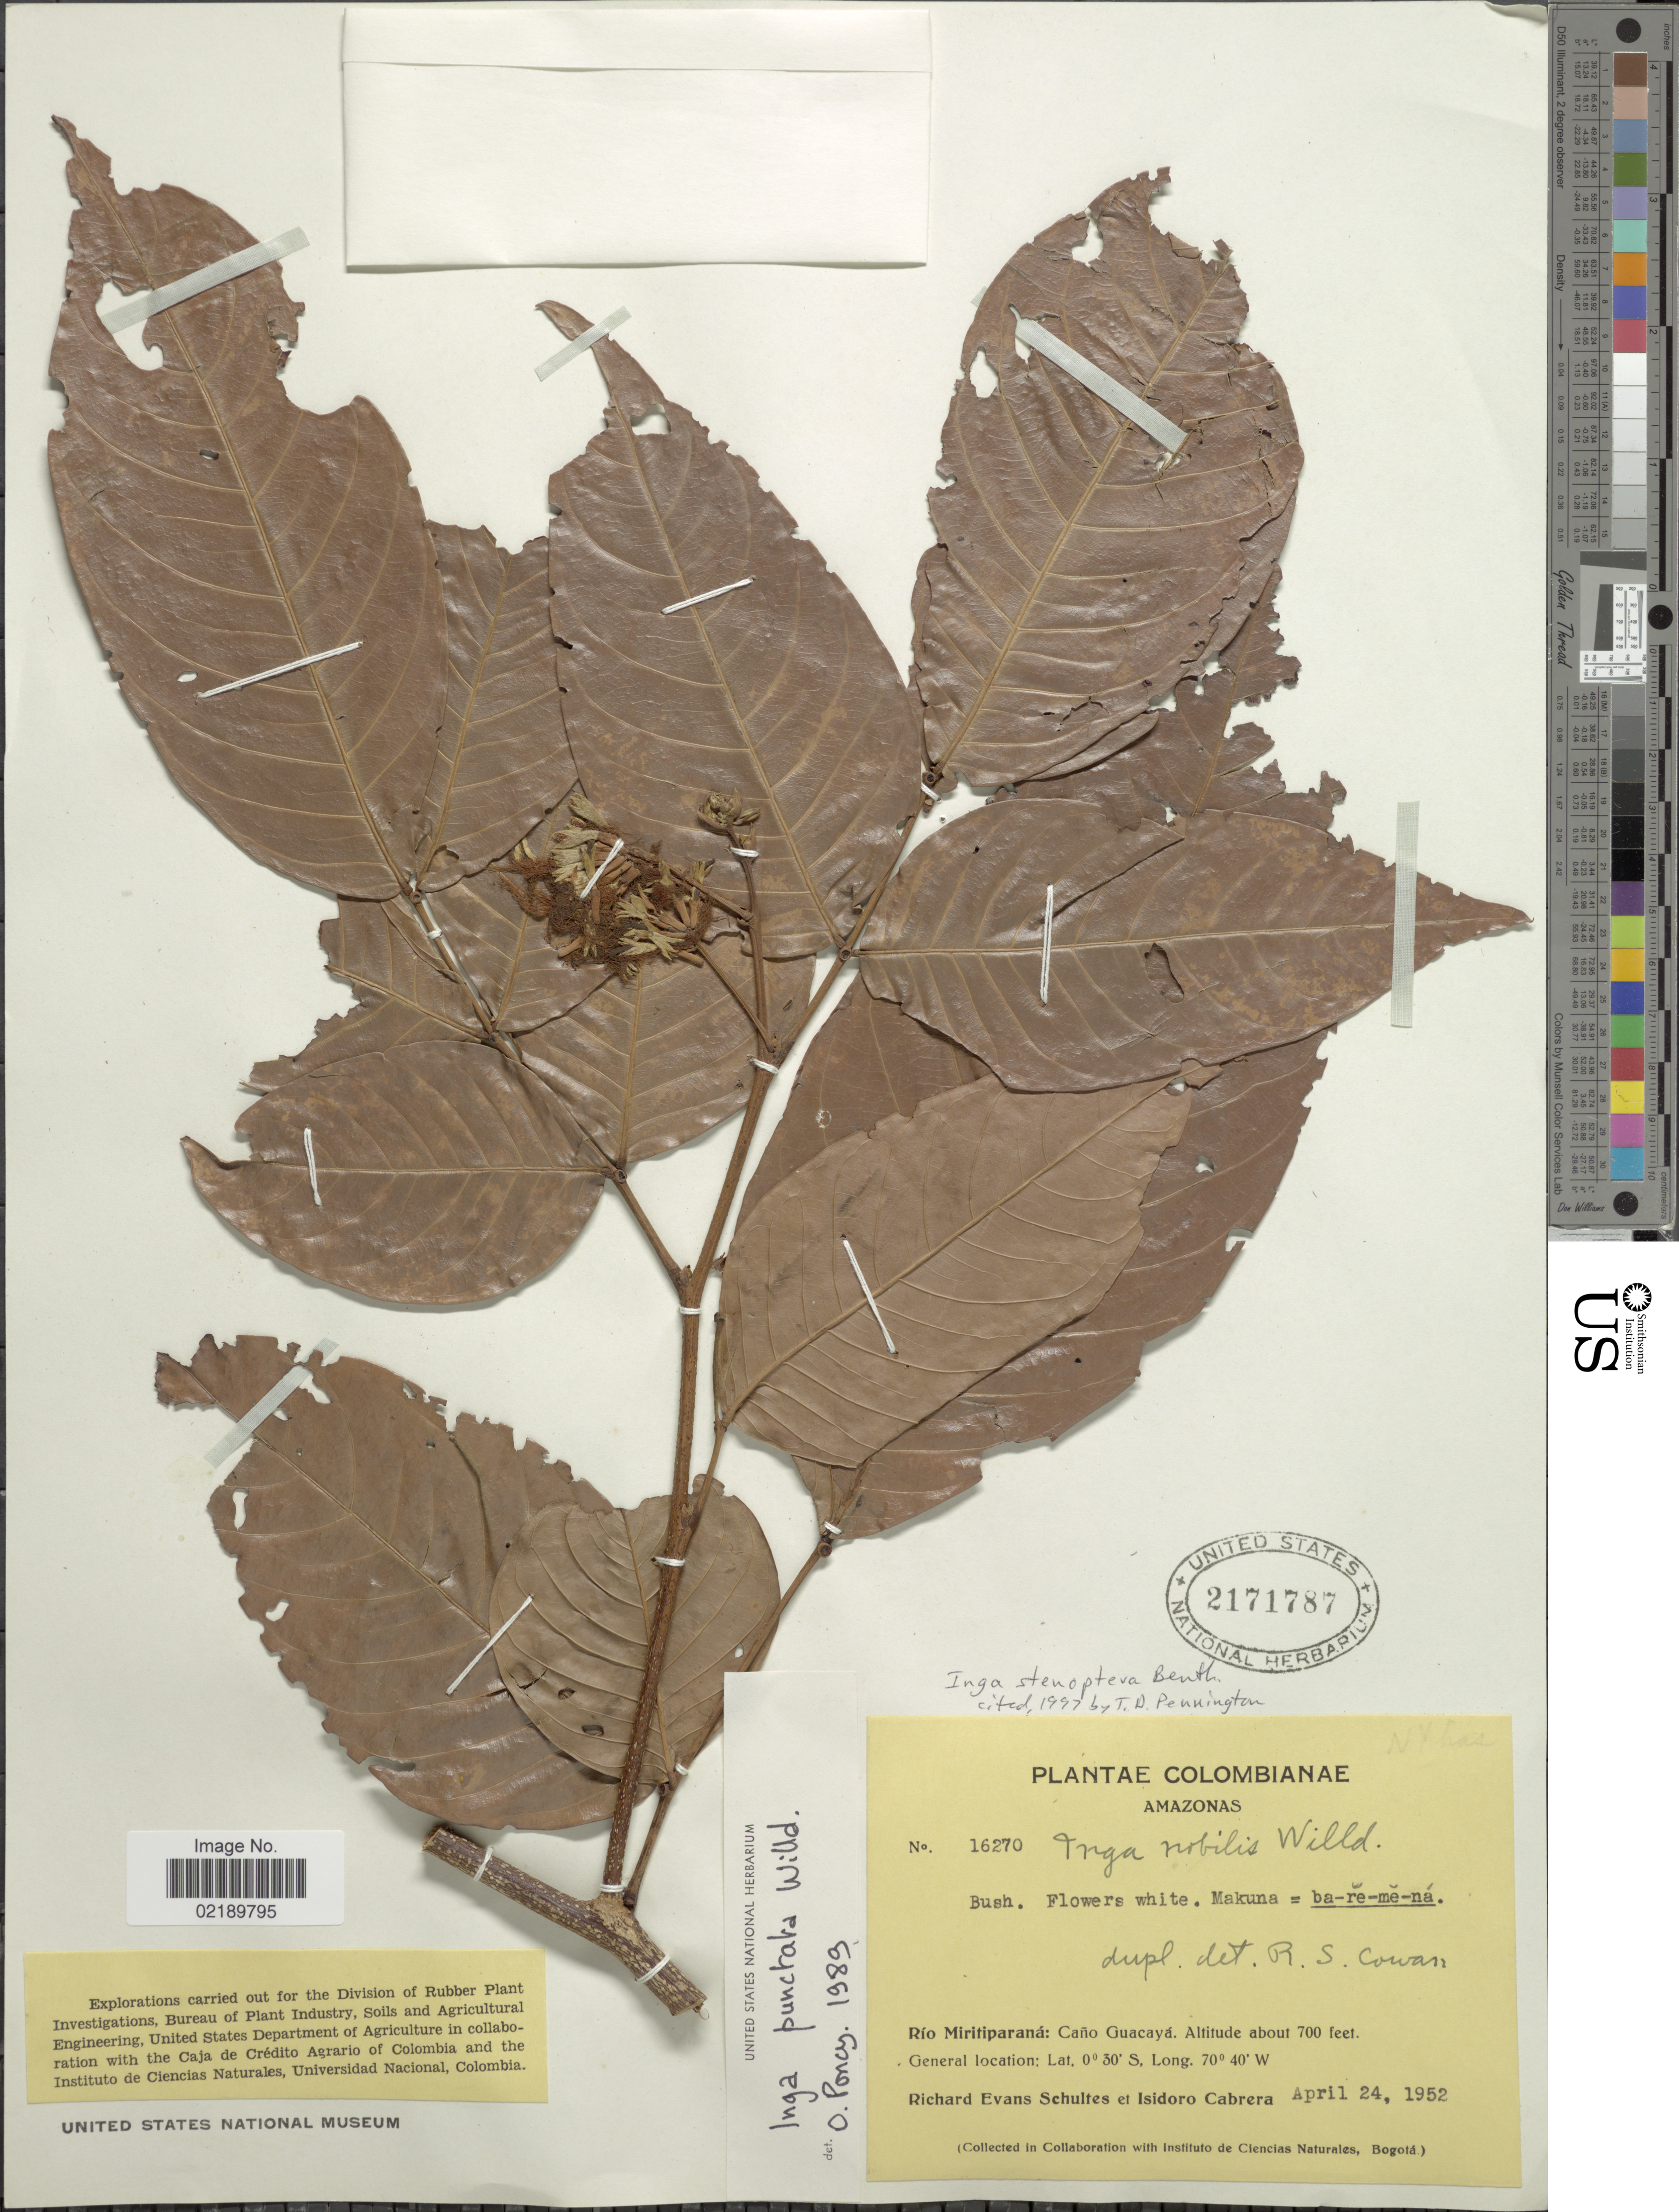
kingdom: Plantae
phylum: Tracheophyta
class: Magnoliopsida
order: Fabales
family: Fabaceae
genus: Inga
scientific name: Inga stenoptera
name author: Benth.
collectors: R. E. Schultes & I. Cabrera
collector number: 16270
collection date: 1952-04-24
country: Colombia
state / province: Amazônas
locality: Río Miritiparaná: Caño Guacayá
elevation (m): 213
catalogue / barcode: US 2171787